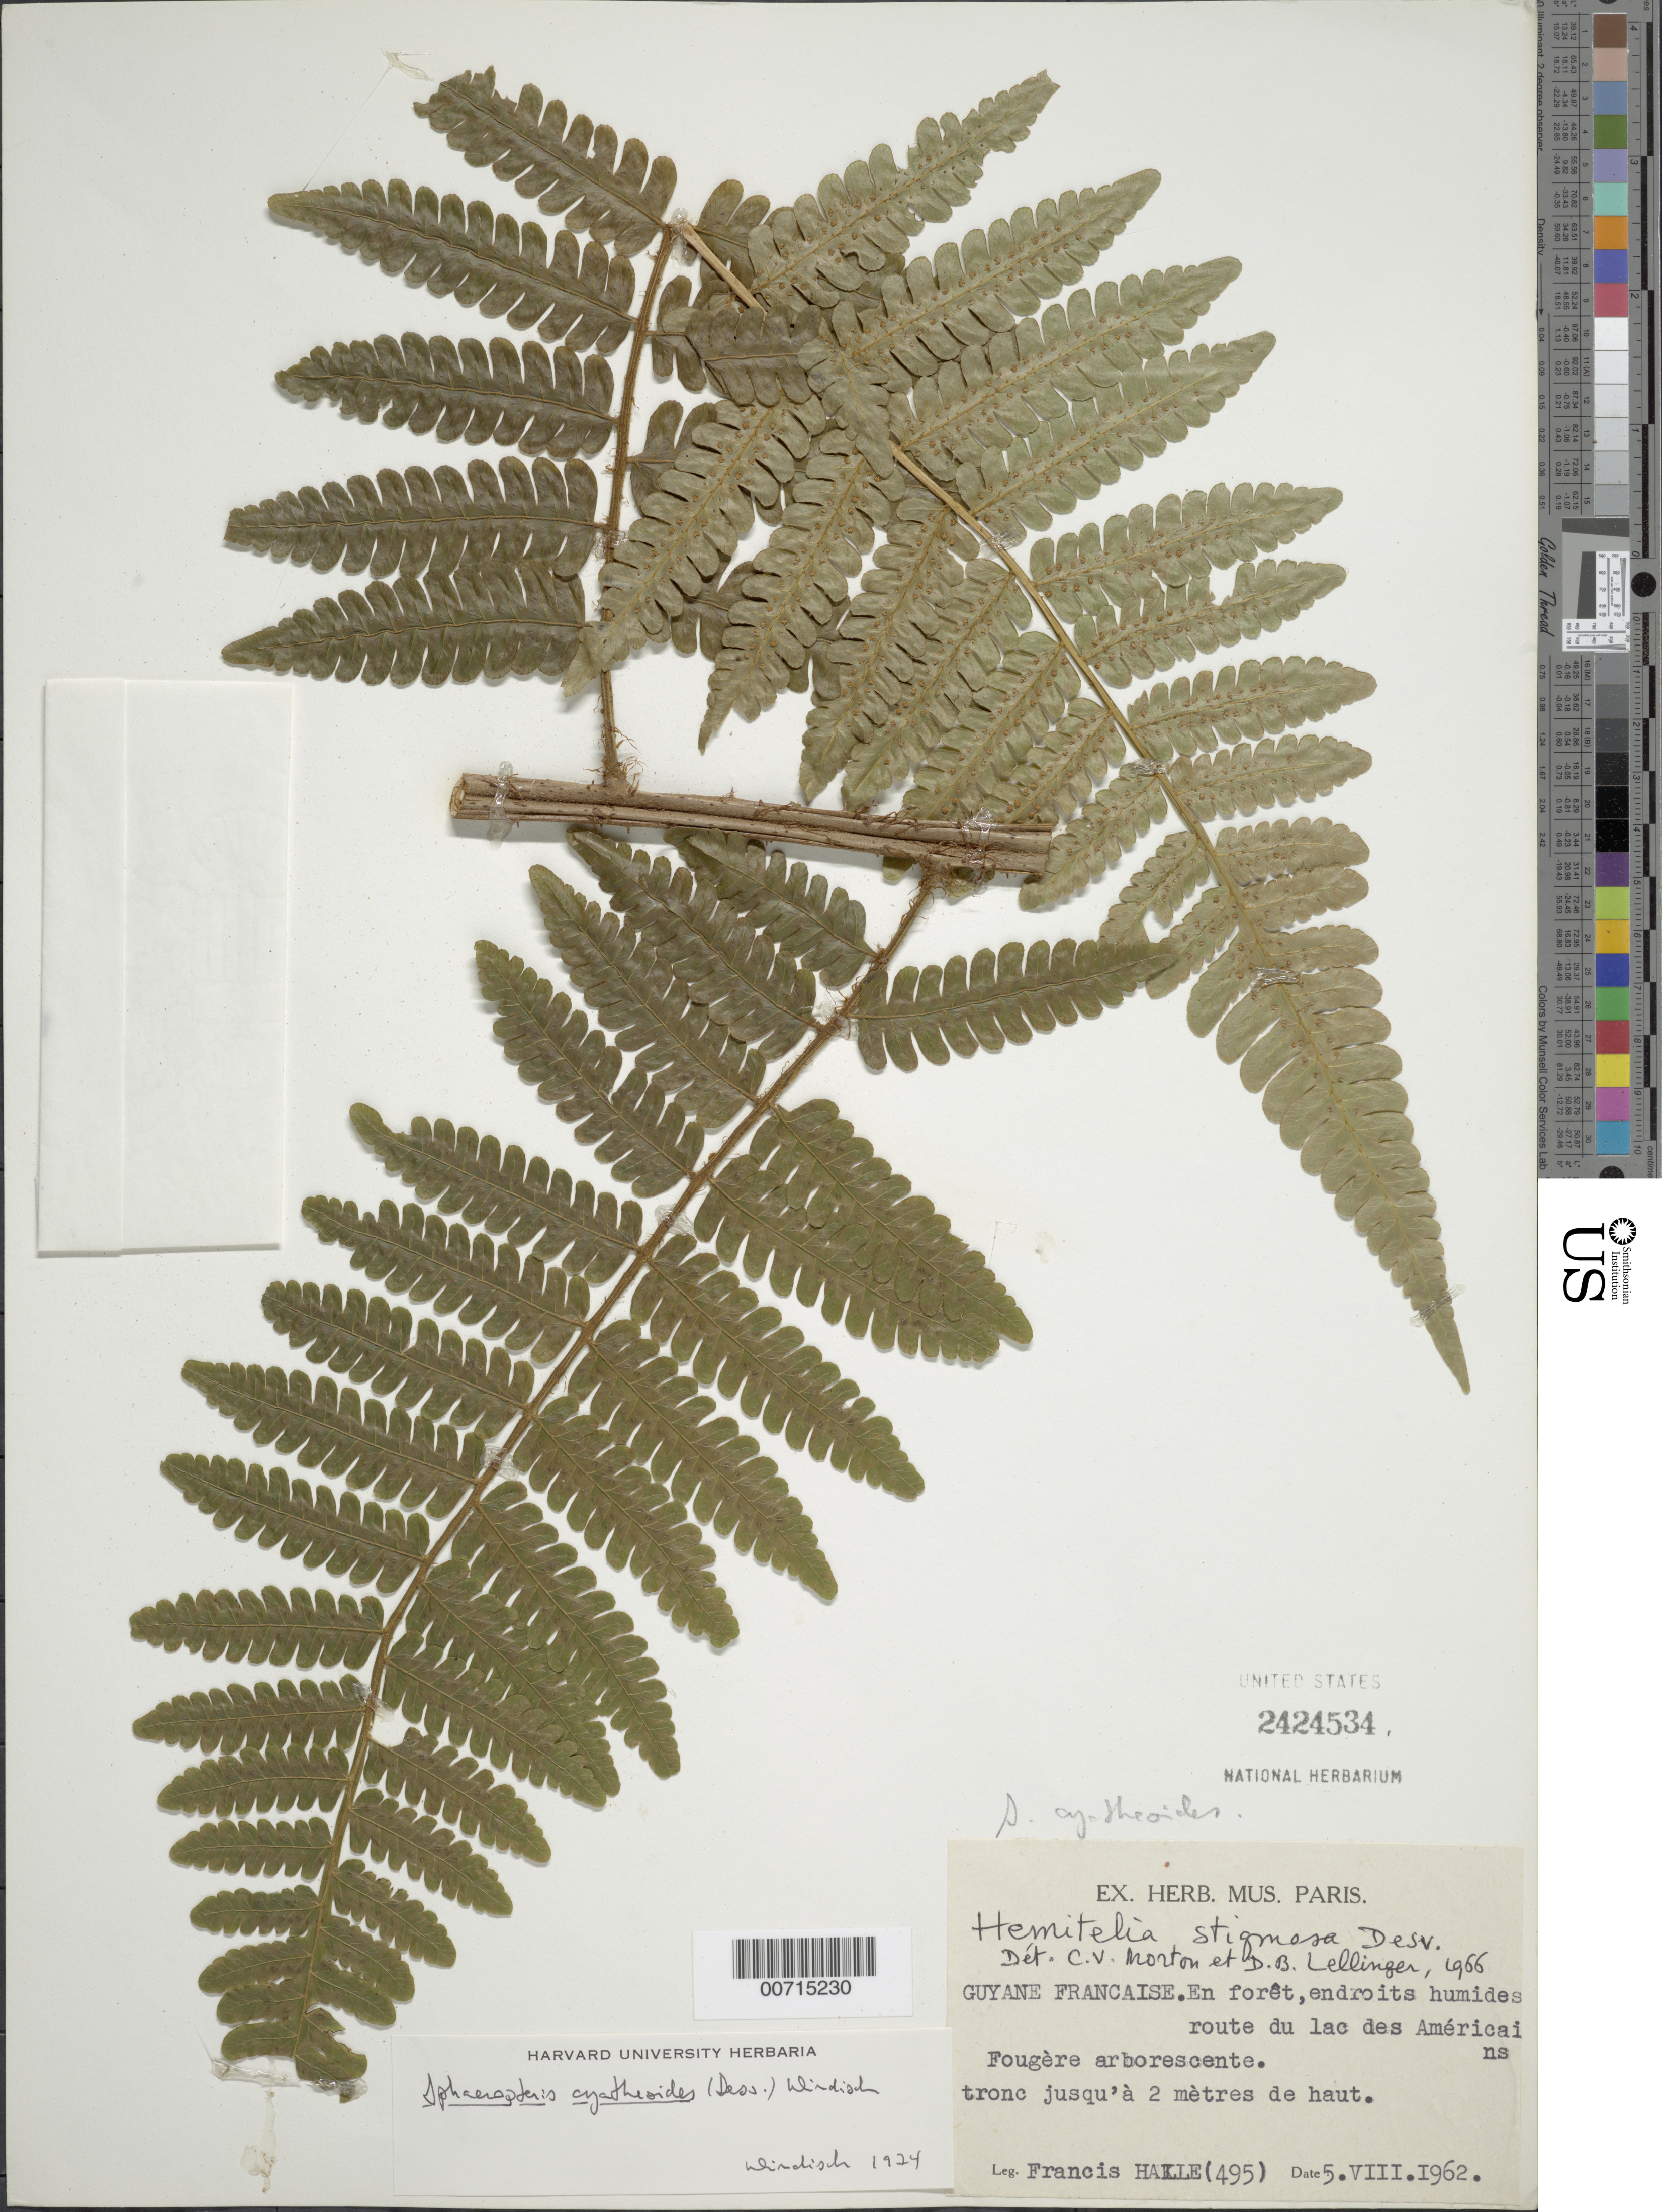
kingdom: Plantae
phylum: Tracheophyta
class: Polypodiopsida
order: Cyatheales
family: Cyatheaceae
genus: Cyathea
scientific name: Cyathea cyatheoides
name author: (Desv.) K.U. Kramer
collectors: F. Hallé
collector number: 495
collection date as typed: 5-Aug-62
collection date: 1962-08-05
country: French Guiana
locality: Lac des Américains Route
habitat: Humid forest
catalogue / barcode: US 2424534